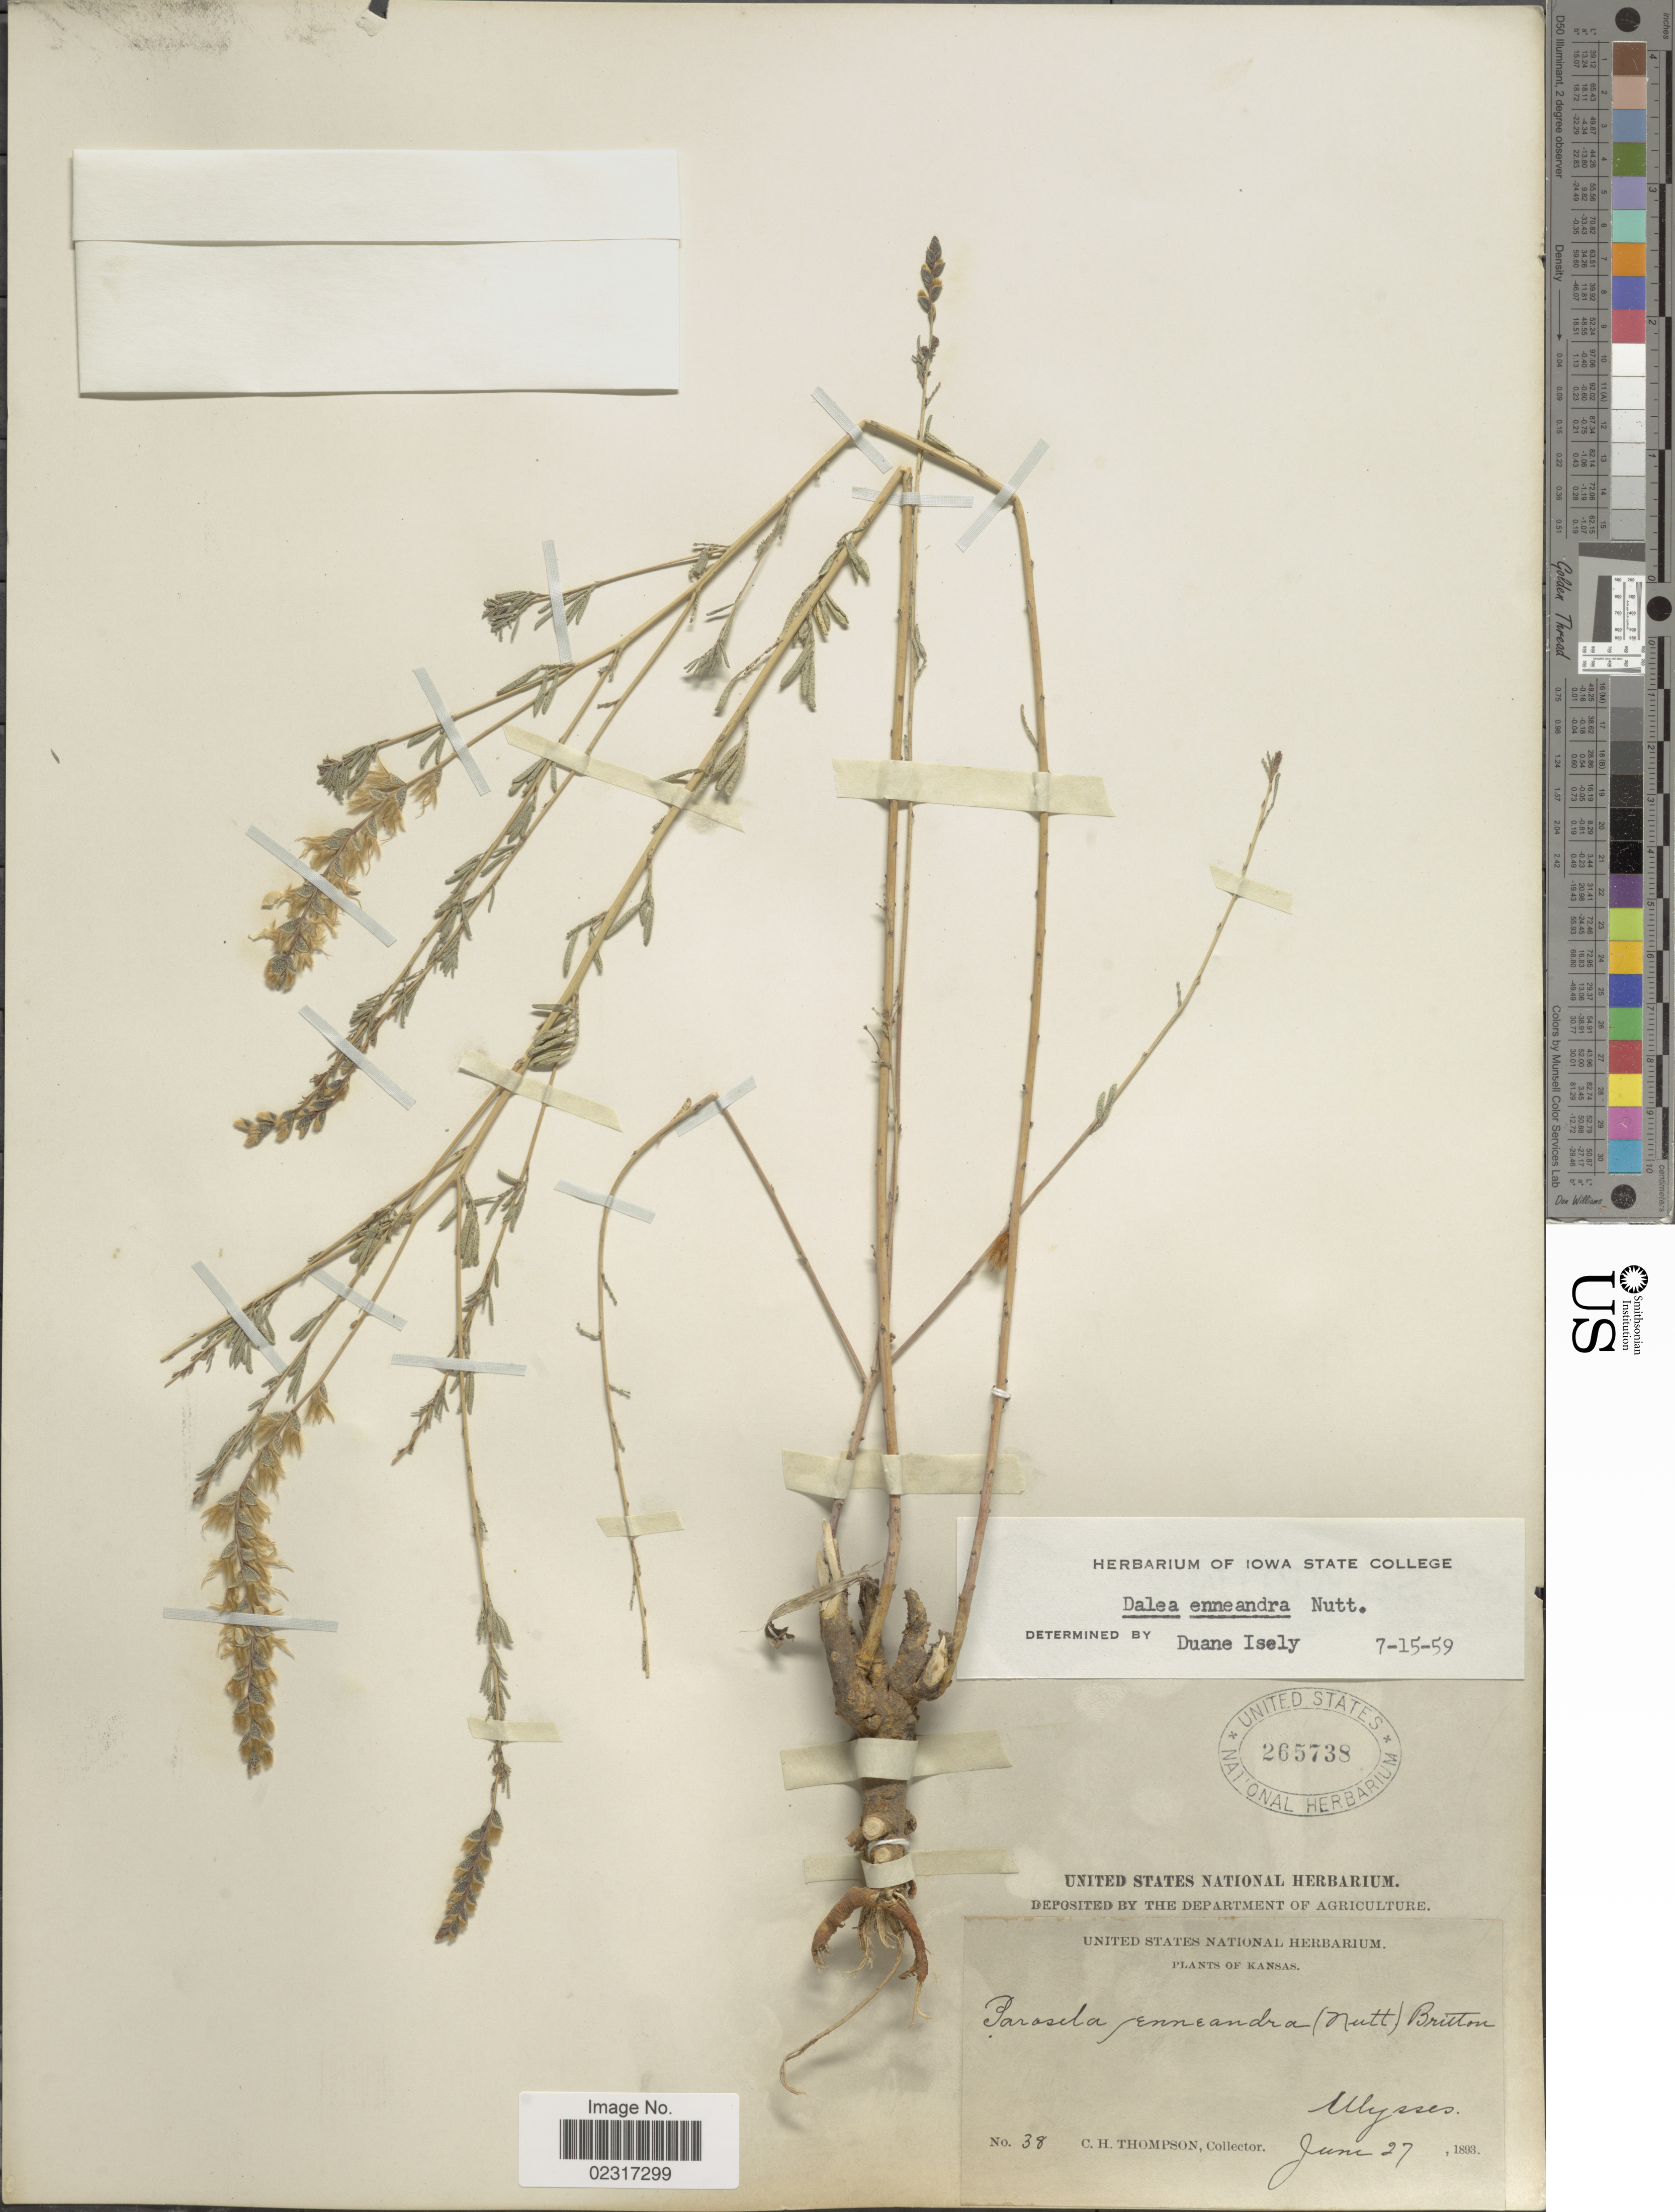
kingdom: Plantae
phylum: Tracheophyta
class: Magnoliopsida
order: Fabales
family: Fabaceae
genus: Dalea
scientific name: Dalea enneandra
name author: Nutt.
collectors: C. H. Thompson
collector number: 38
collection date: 1893-06-27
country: United States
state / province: Kansas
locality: Ulysses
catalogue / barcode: US 265738